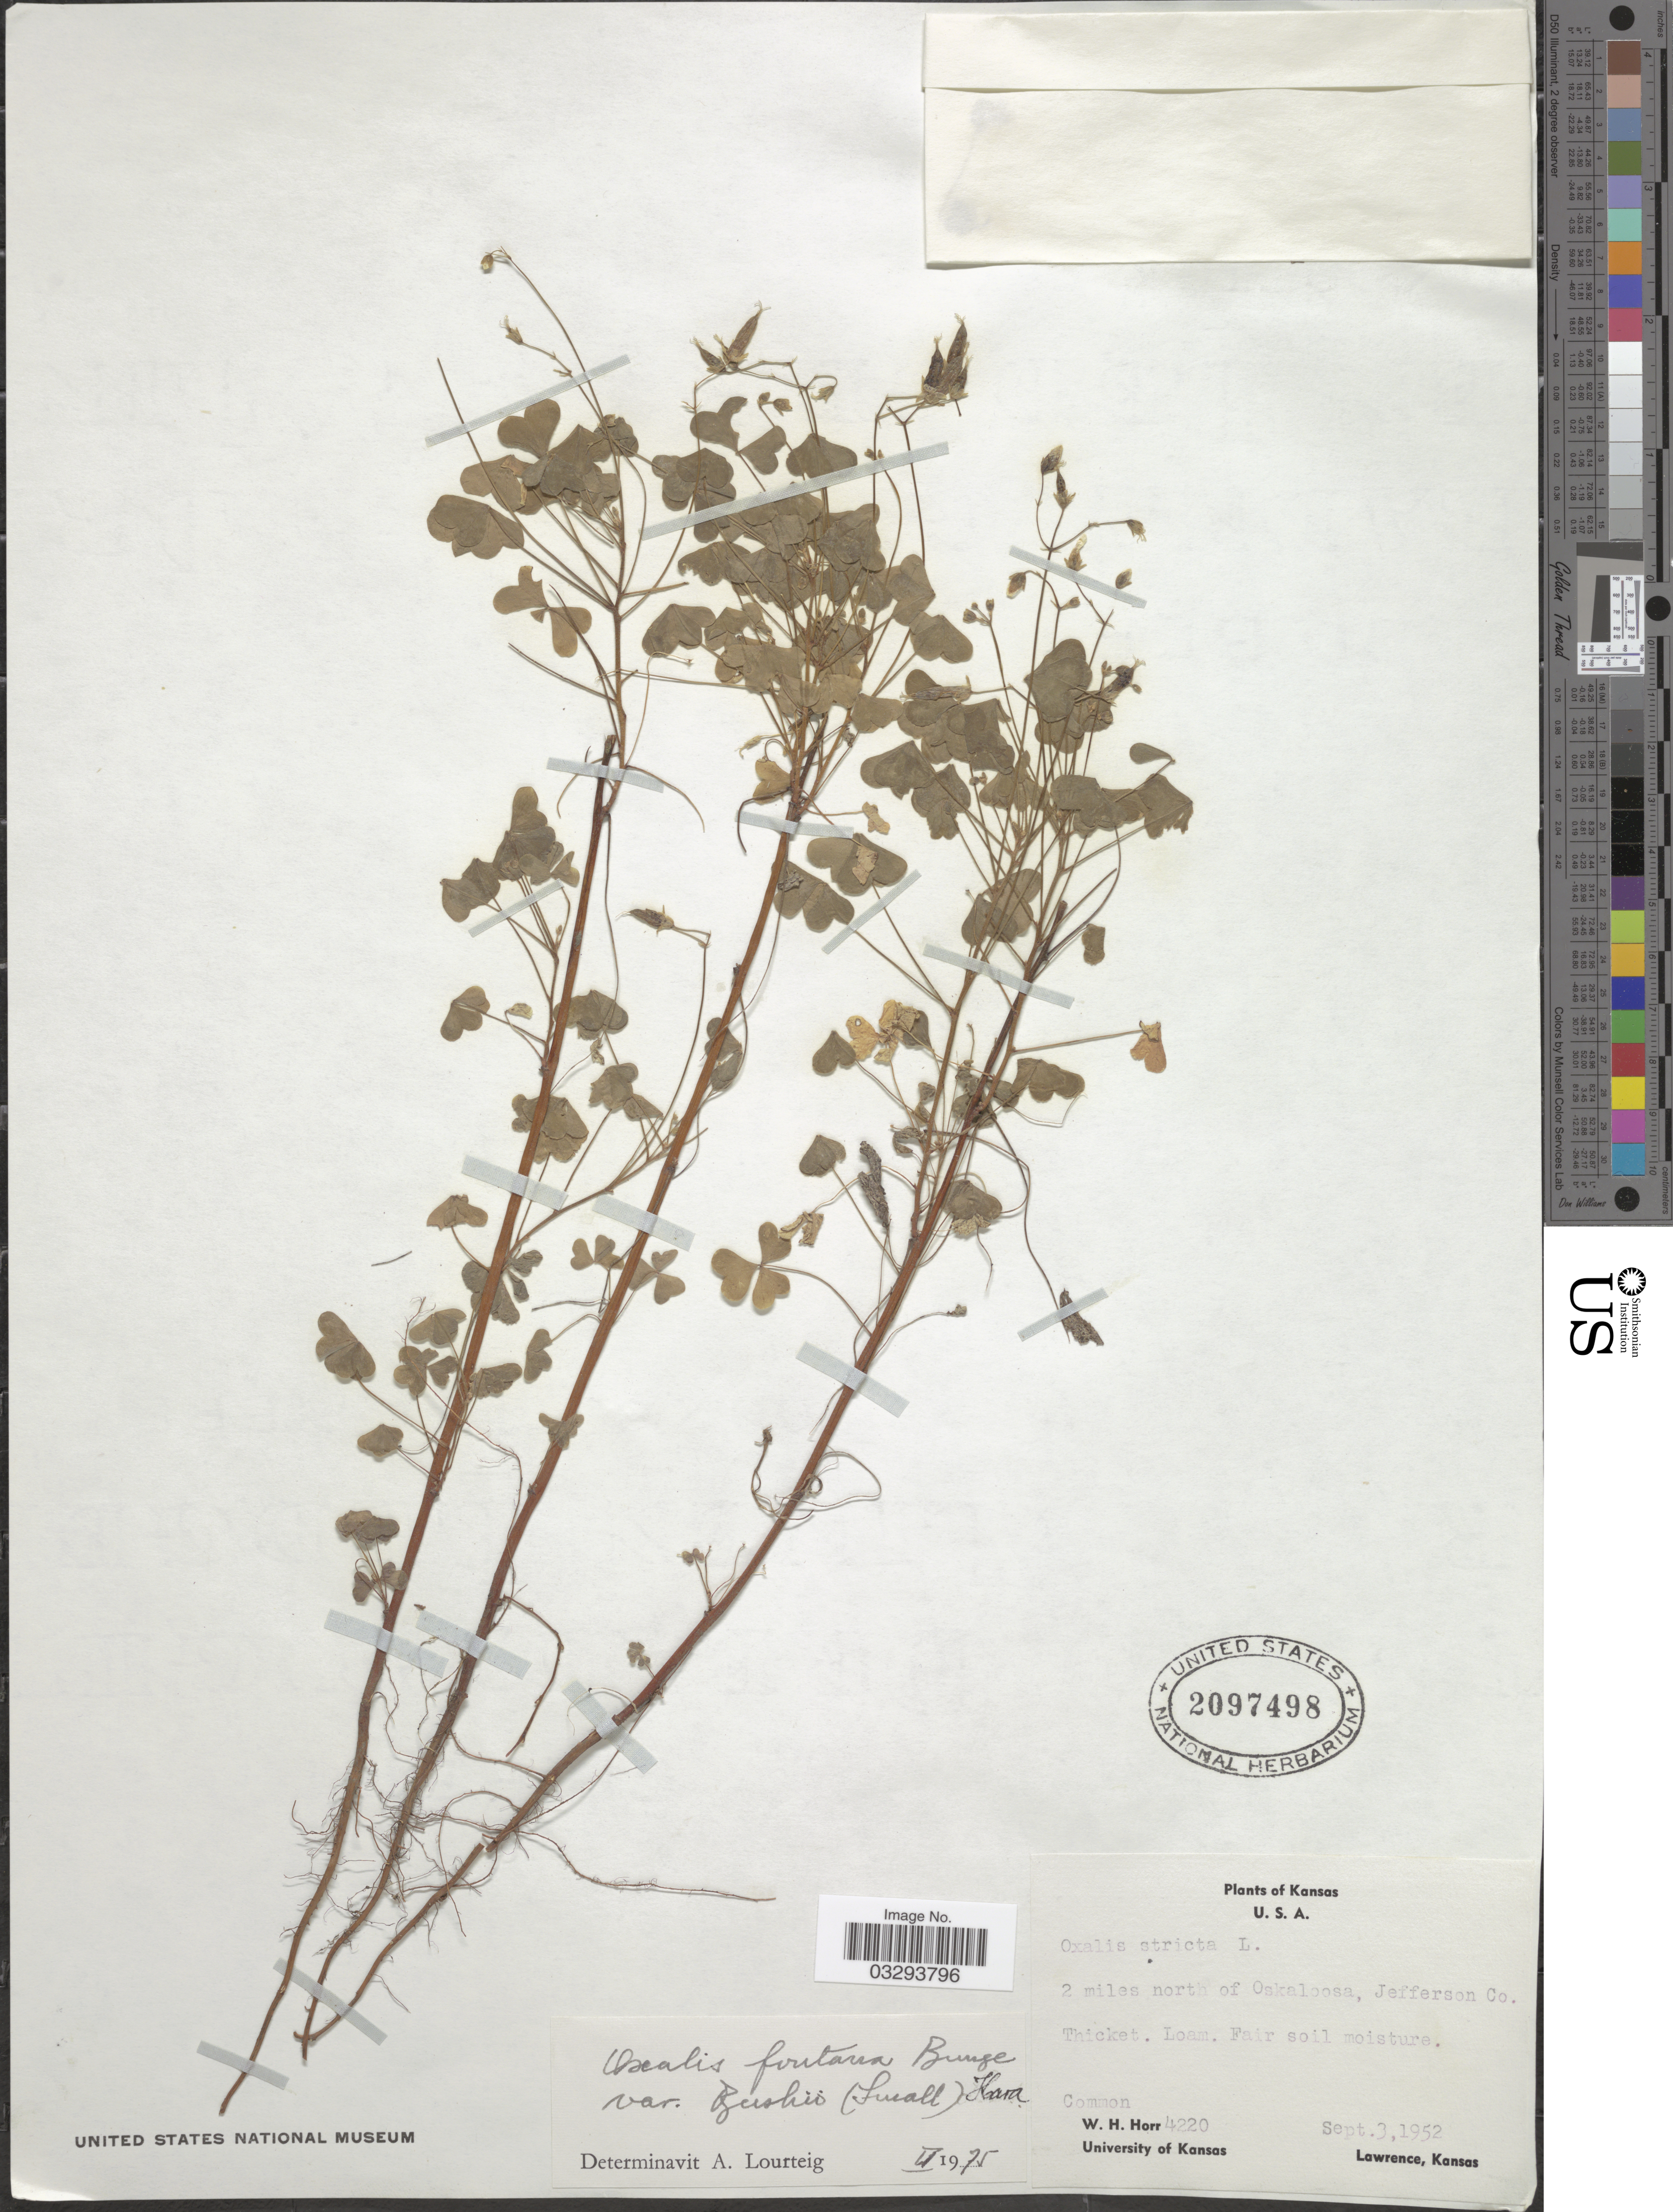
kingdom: Plantae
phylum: Tracheophyta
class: Magnoliopsida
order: Oxalidales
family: Oxalidaceae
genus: Oxalis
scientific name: Oxalis fontana var. bushii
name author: (Small) H. Hara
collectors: W. H. Horr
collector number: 4220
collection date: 1952-09-03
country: United States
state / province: Kansas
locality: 2 miles north of Oskaloosa, Jefferson Co.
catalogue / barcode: US 2097498